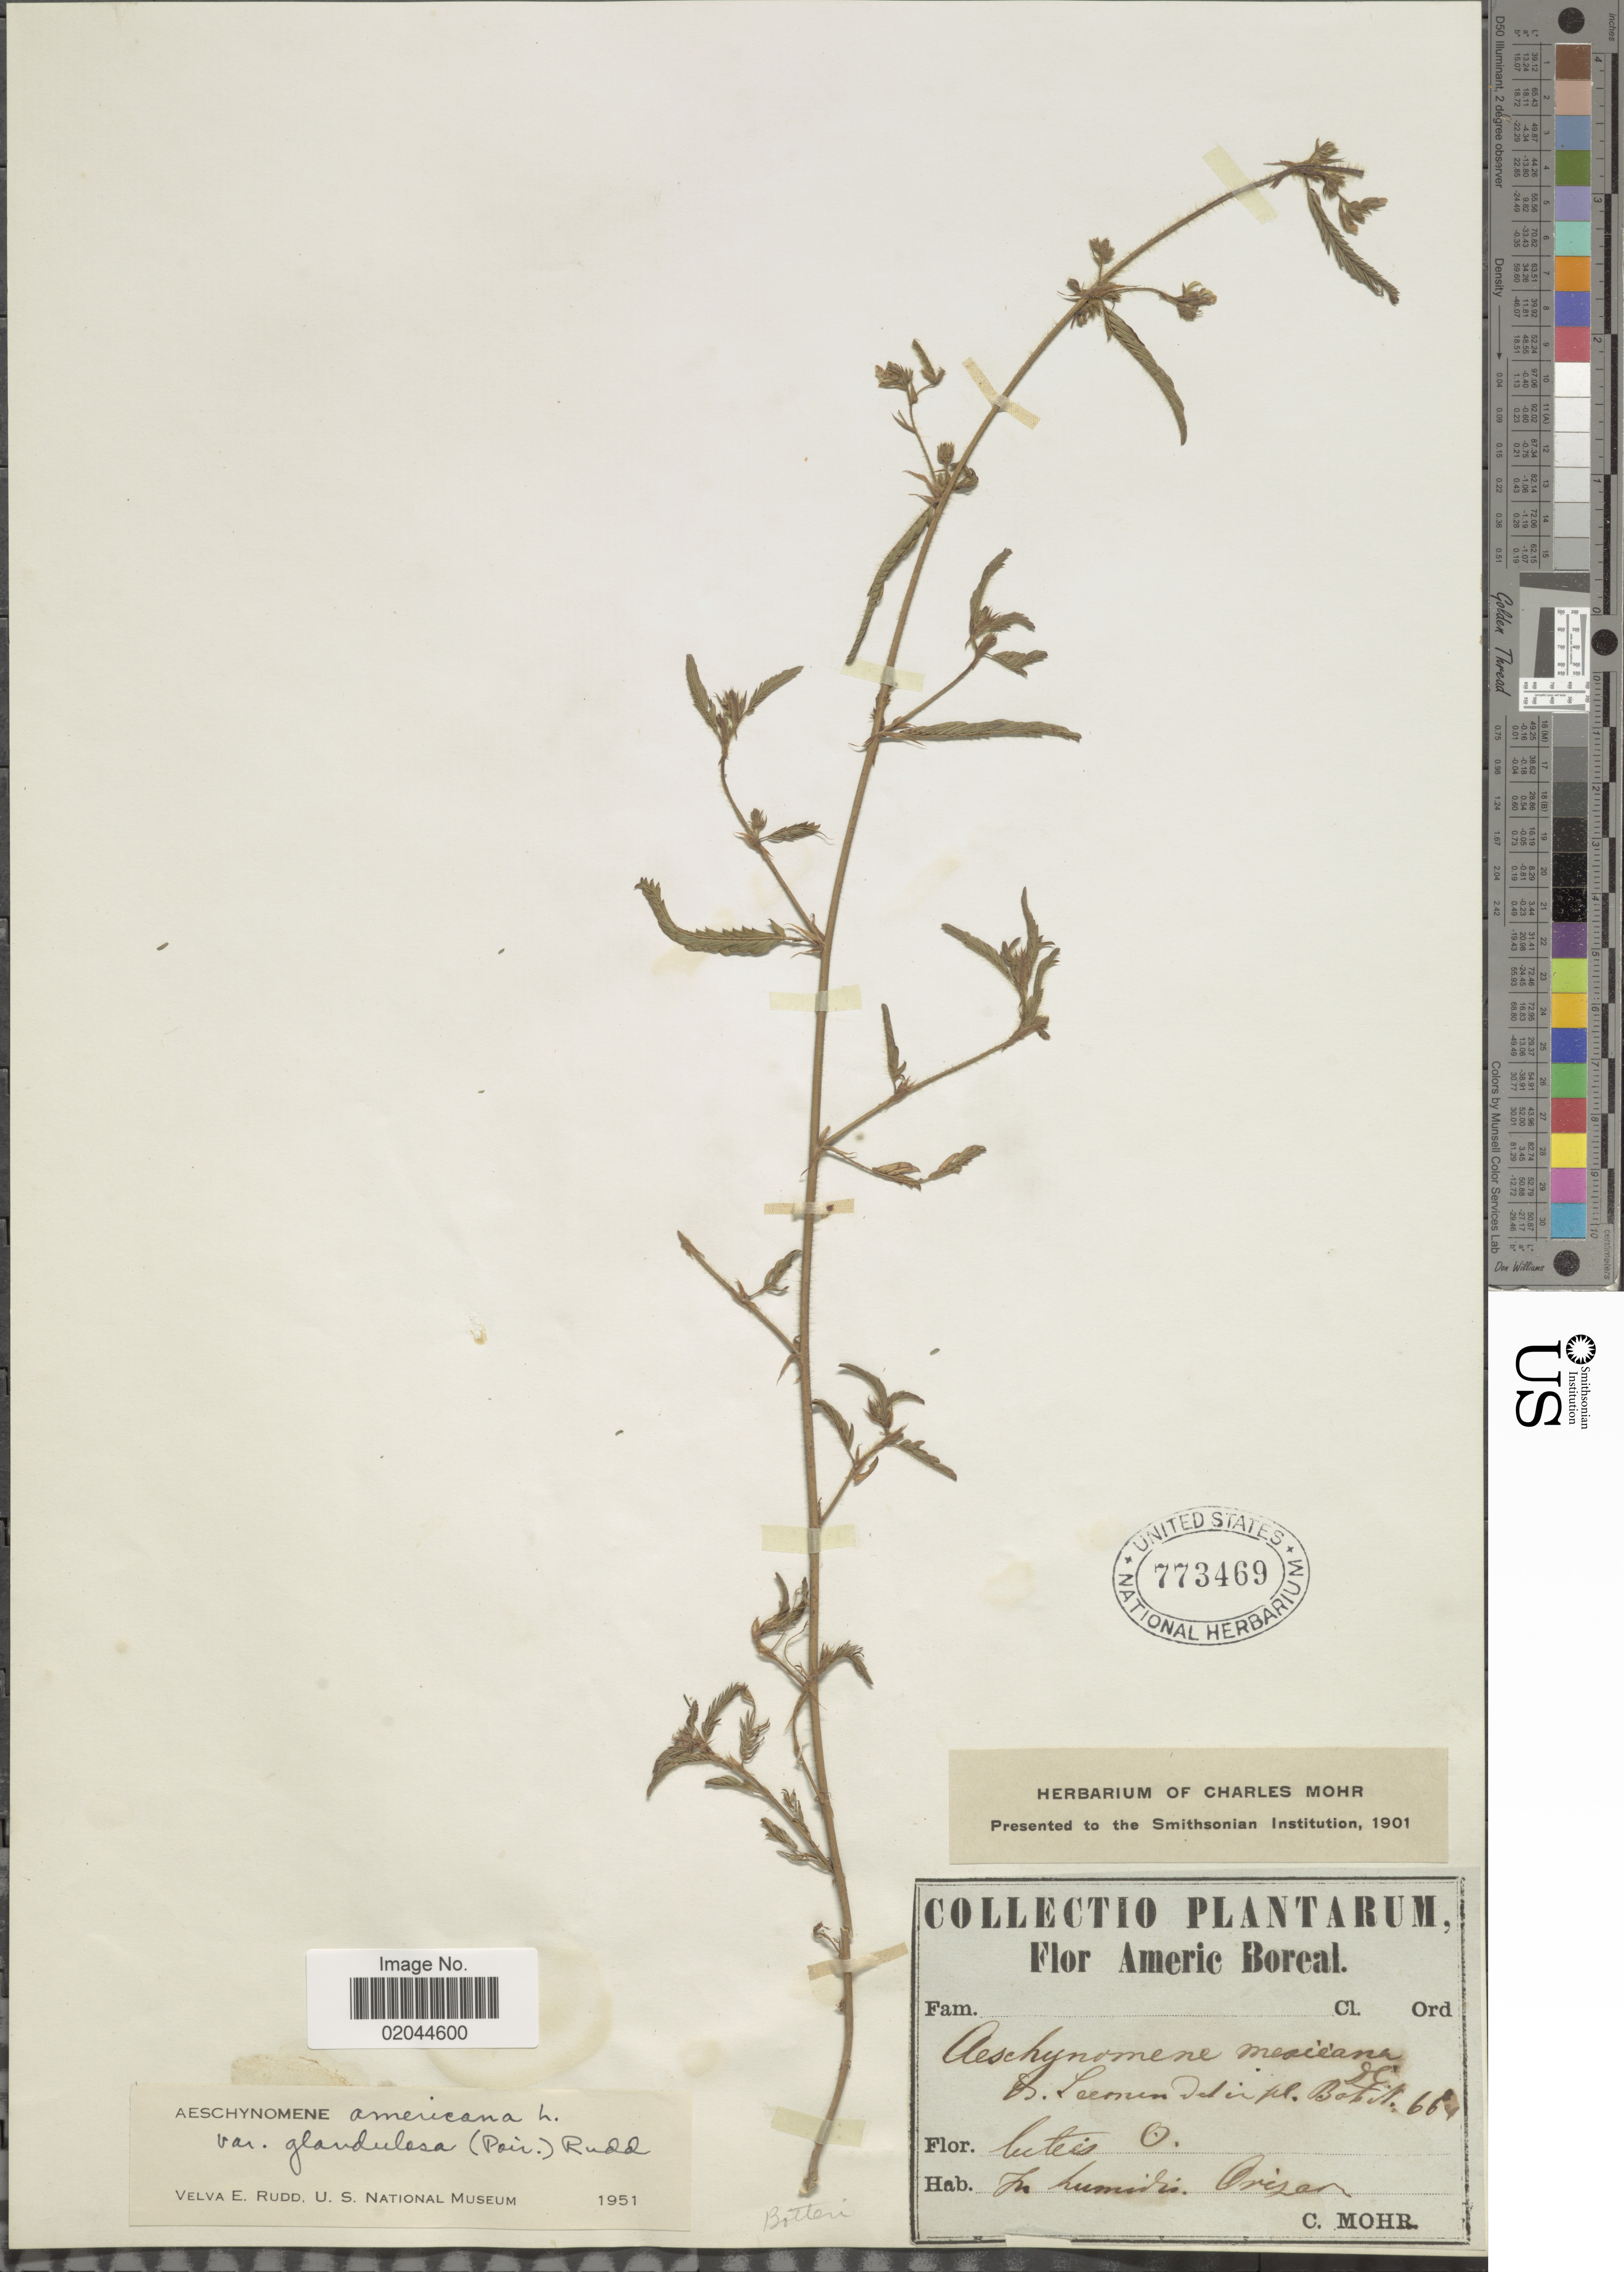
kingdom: Plantae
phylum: Tracheophyta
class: Magnoliopsida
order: Fabales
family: Fabaceae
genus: Aeschynomene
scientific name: Aeschynomene americana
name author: L.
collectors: Mohr, C. T. (herbarium)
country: United States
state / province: Arizona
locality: Americ Boreal, Cuteis O.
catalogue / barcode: US 773469